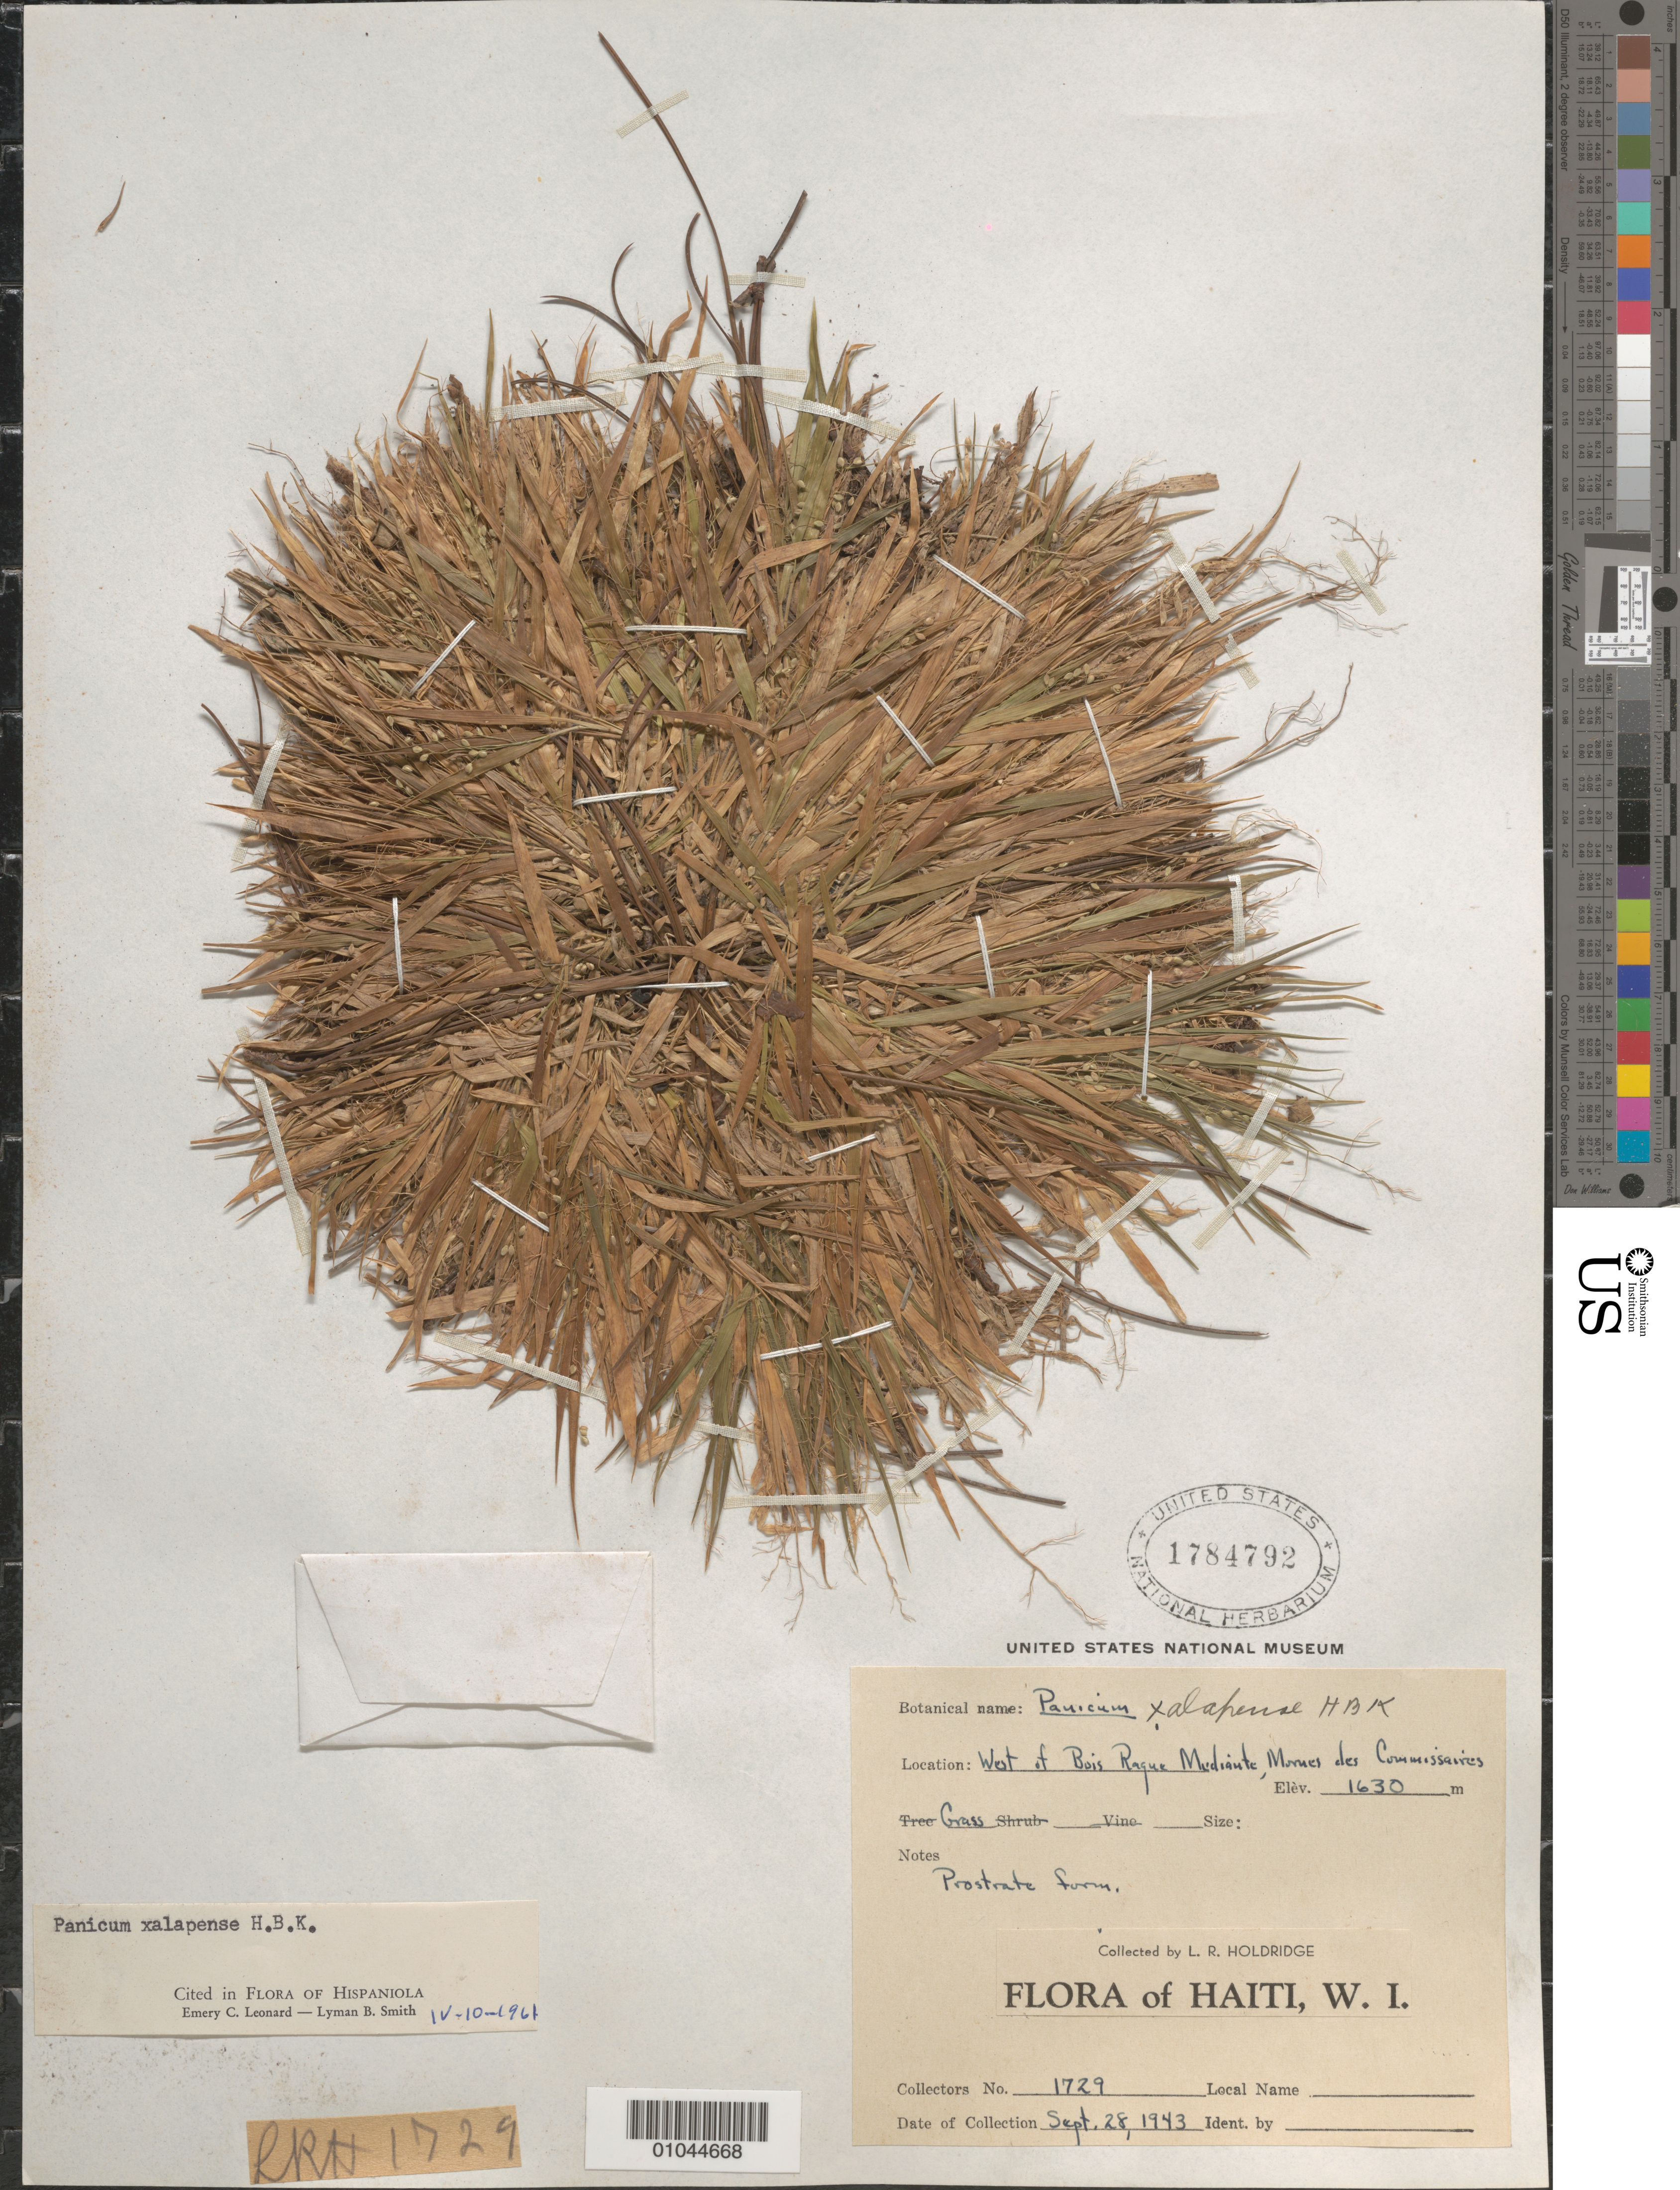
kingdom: Plantae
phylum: Tracheophyta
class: Liliopsida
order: Poales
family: Poaceae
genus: Panicum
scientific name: Panicum xalapense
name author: Kunth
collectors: L. Holdridge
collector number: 1729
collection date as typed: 28 Sep 1943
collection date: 1943-09-28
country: Haiti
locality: W of Bois Rague Mediante, Mornes des Commissaires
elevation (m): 1630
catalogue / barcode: US 1784792